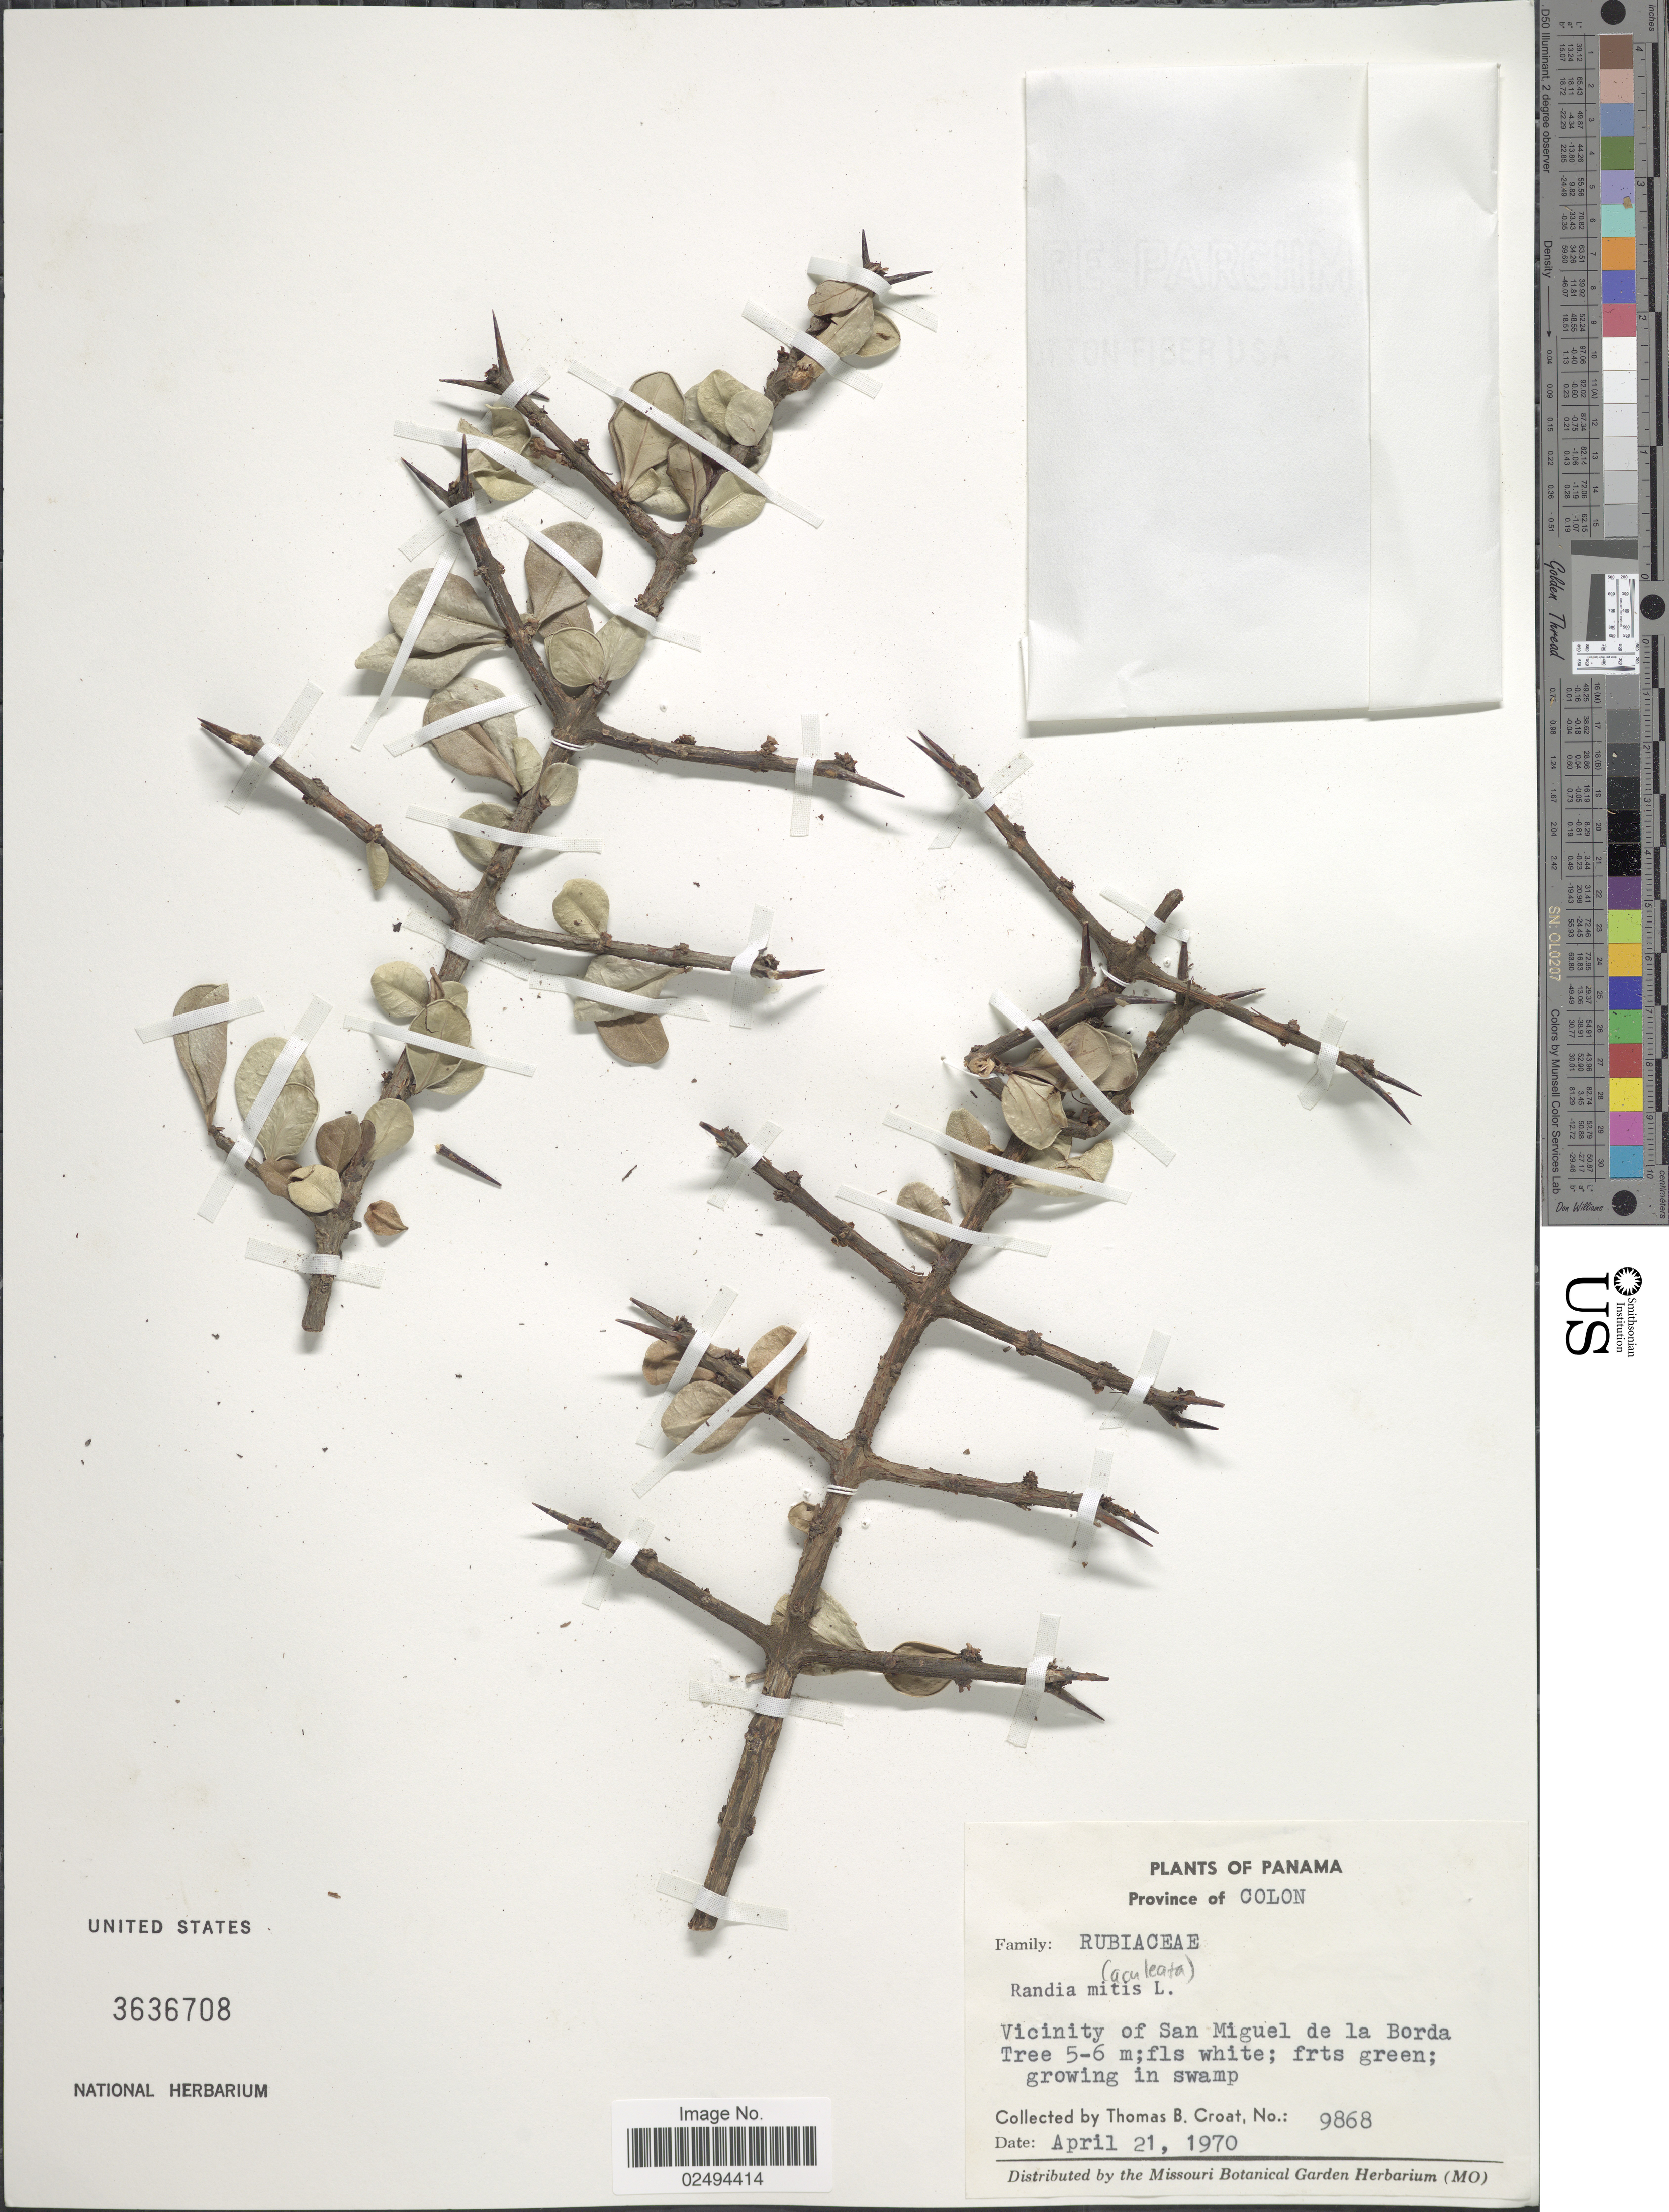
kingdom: Plantae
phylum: Tracheophyta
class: Magnoliopsida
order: Gentianales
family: Rubiaceae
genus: Randia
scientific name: Randia aculeata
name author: L.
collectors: T. B. Croat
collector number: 9868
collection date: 1970-04-21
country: Panama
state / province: Colón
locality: Province of Colon. Vicinity of San Miguel de la Borda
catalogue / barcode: US 3636708